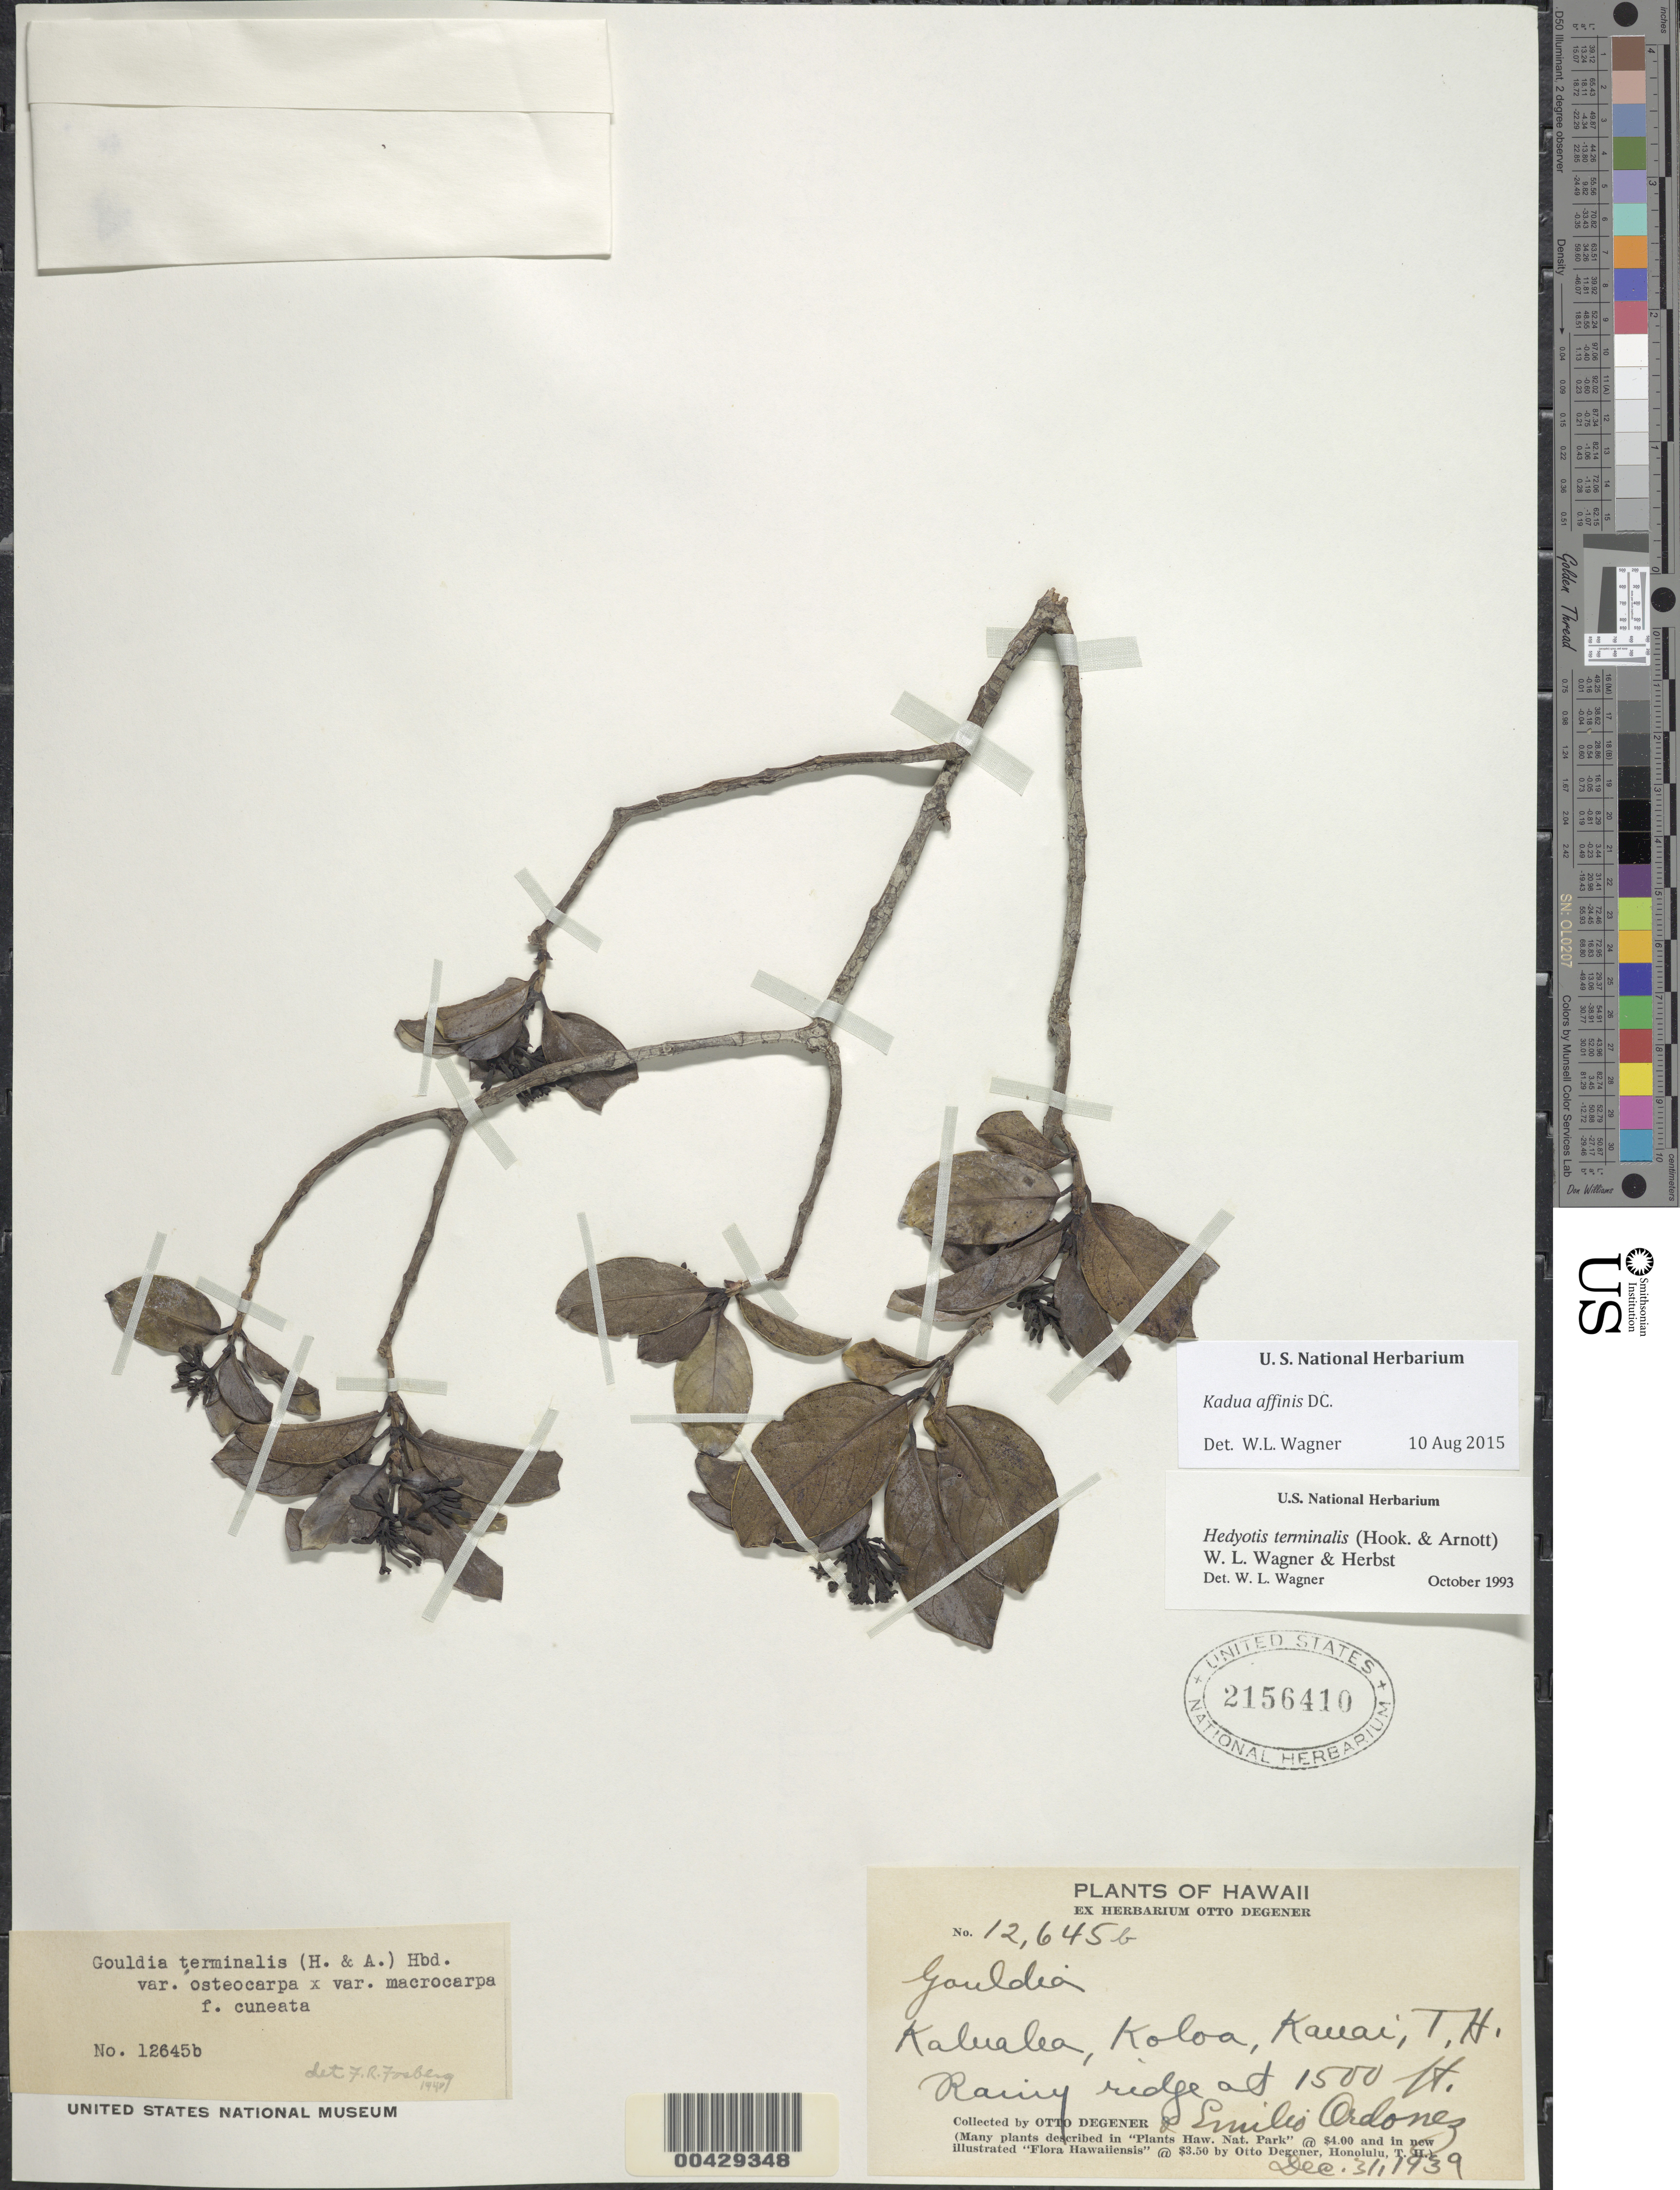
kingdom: Plantae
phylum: Tracheophyta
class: Magnoliopsida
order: Gentianales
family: Rubiaceae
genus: Kadua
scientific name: Kadua affinis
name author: DC.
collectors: O. Degener & E. Ordonez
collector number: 12645b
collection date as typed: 31 Dec 1939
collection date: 1939-12-31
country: United States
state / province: Hawaii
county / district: Kauai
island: Kaua'i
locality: Kalualea, Koloa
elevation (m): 457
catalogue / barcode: US 2156410